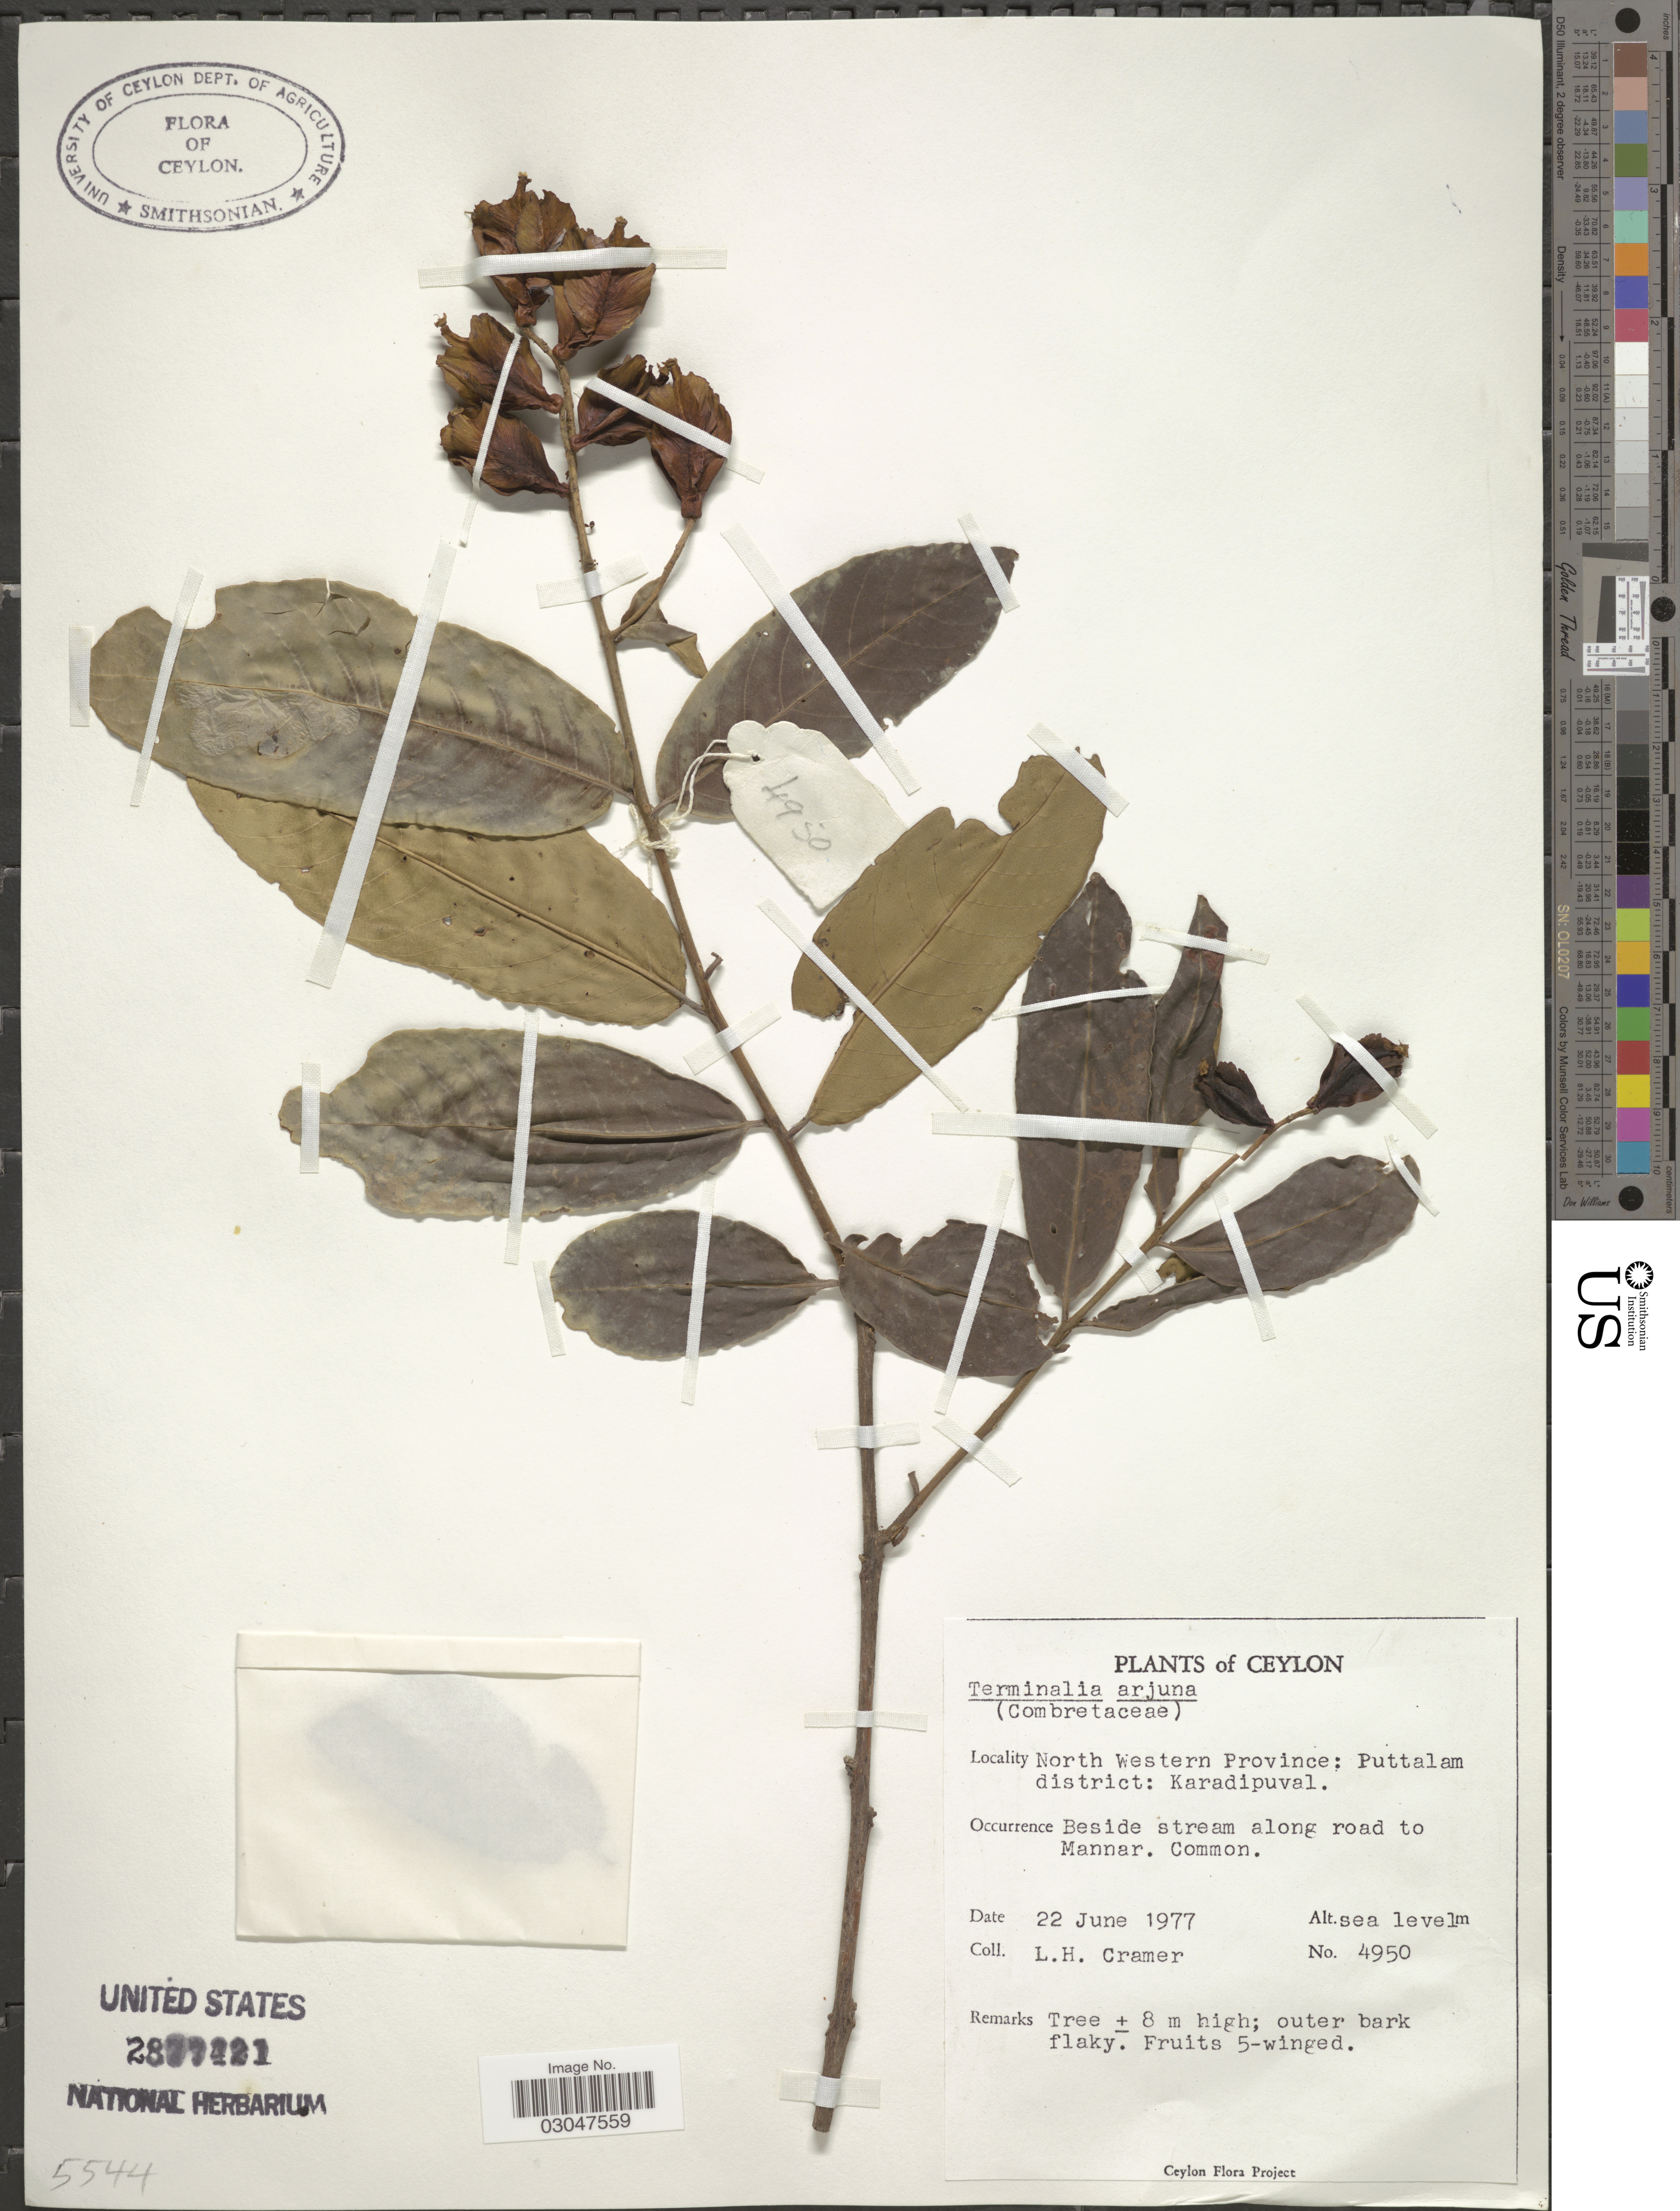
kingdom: Plantae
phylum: Tracheophyta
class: Magnoliopsida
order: Myrtales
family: Combretaceae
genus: Terminalia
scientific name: Terminalia arjuna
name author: (Roxb. ex DC.) Wight & Arn.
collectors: L. H. Cramer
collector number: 4950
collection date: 1977-06-22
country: Sri Lanka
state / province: North Western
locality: Ceylon. Puttalam district: Karadipuval. Beside stream along road to Mannar.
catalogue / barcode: US 2877421